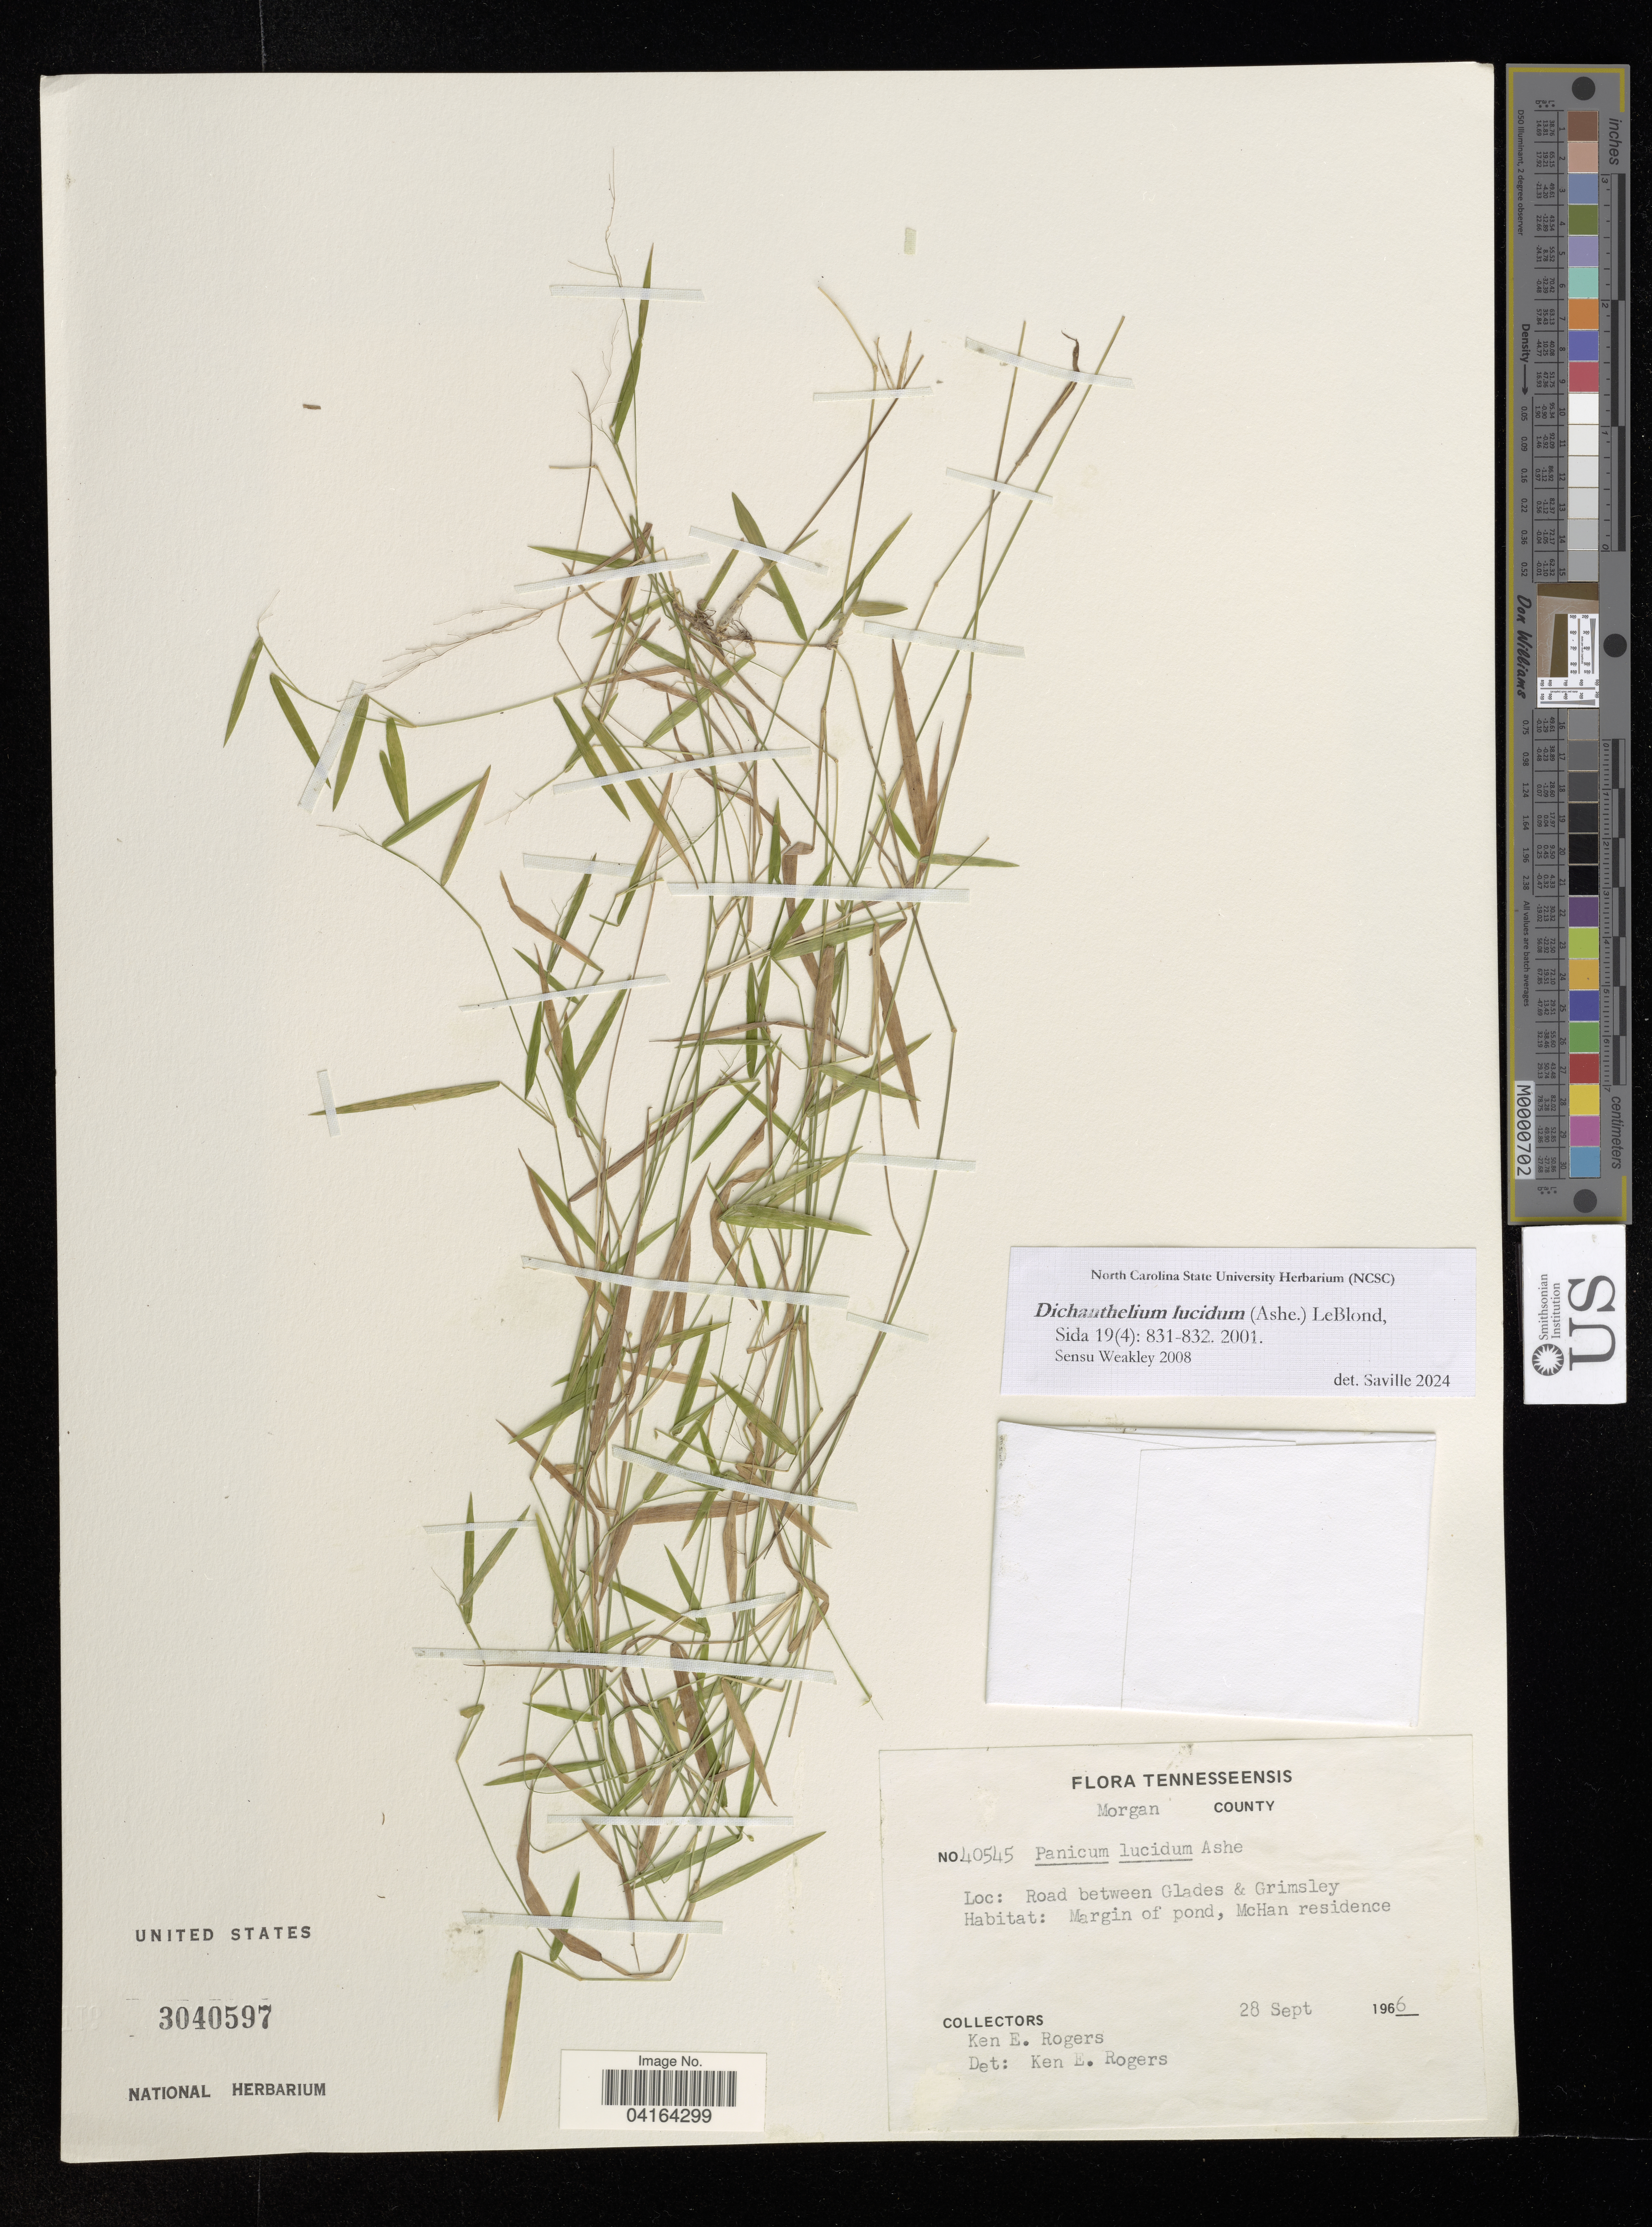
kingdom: Plantae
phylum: Tracheophyta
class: Liliopsida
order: Poales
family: Poaceae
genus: Dichanthelium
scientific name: Dichanthelium lucidum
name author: (Ashe) LeBlond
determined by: Saville, A. C., (NCSC), North Carolina State University (UNITED STATES)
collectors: K. Rogers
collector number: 40545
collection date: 1966-09-28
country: United States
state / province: Tennessee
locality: Morgan County. Road between Glades & Grimsley.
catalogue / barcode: US 3040597